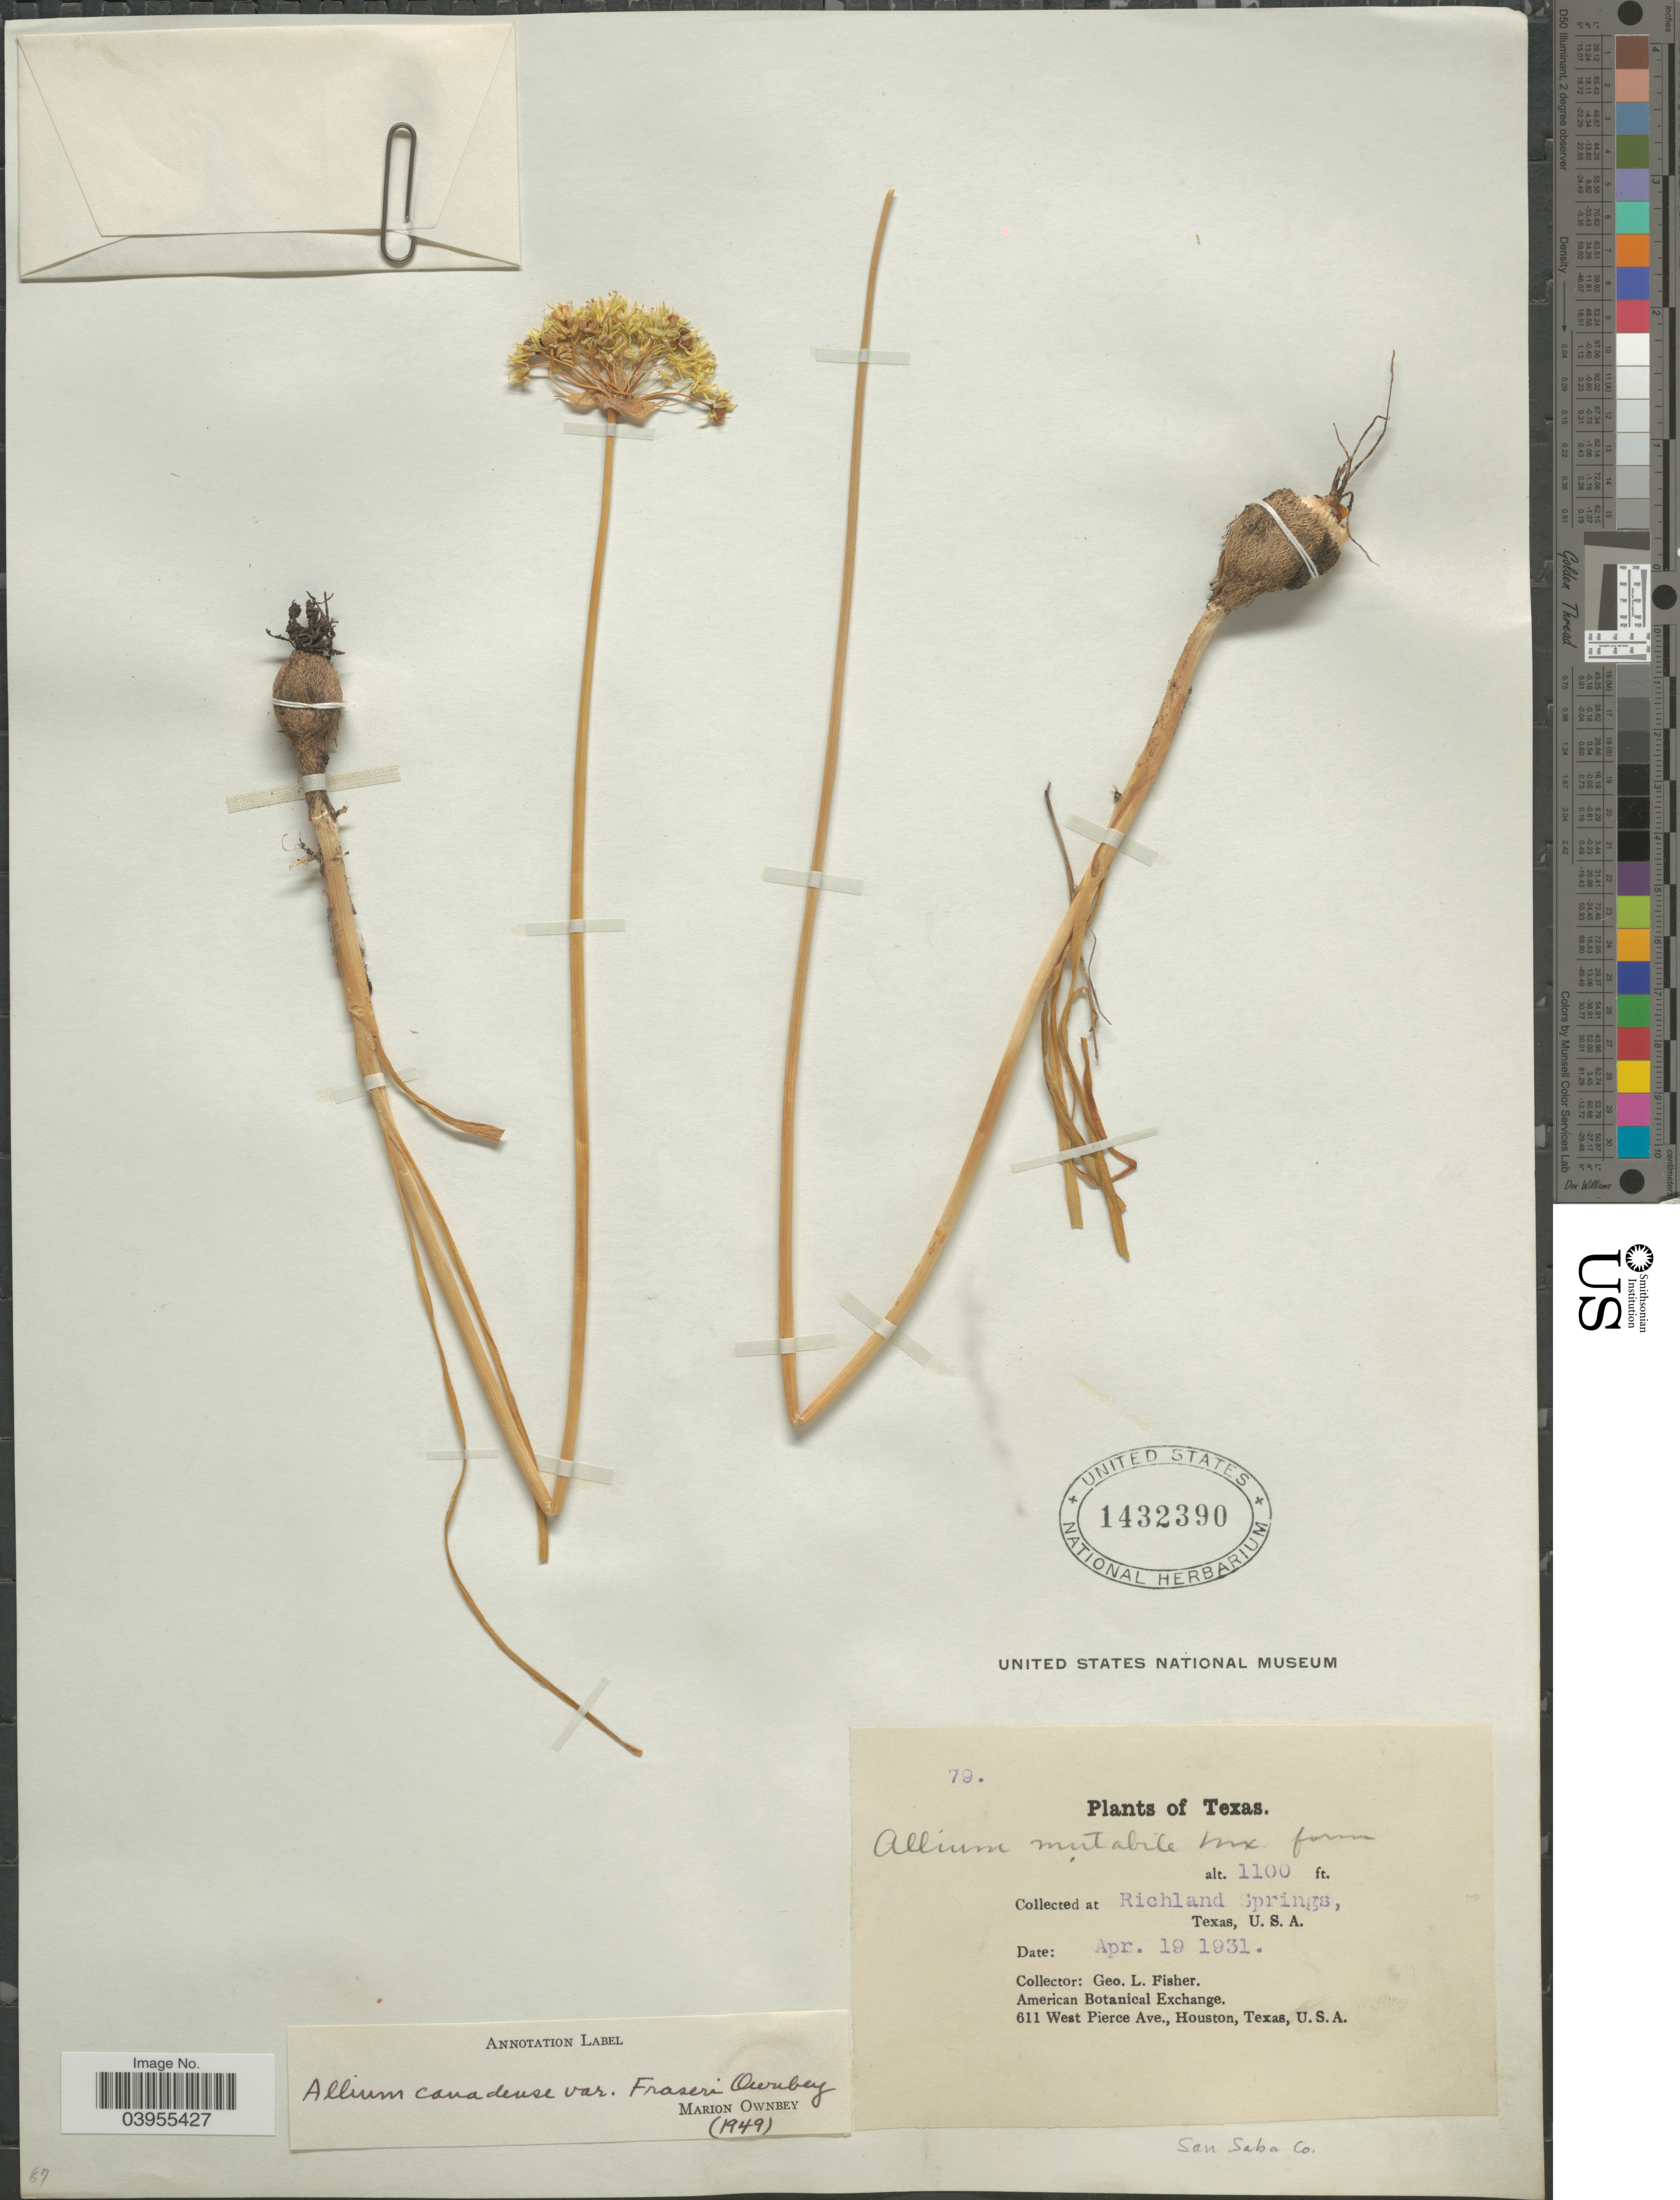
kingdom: Plantae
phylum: Tracheophyta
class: Liliopsida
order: Asparagales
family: Amaryllidaceae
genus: Allium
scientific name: Allium canadense var. fraseri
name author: Ownbey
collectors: G. L. Fisher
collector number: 79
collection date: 1931-04-19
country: United States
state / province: Texas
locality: Richland Springs. San Saba Co.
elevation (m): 335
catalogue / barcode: US 1432390